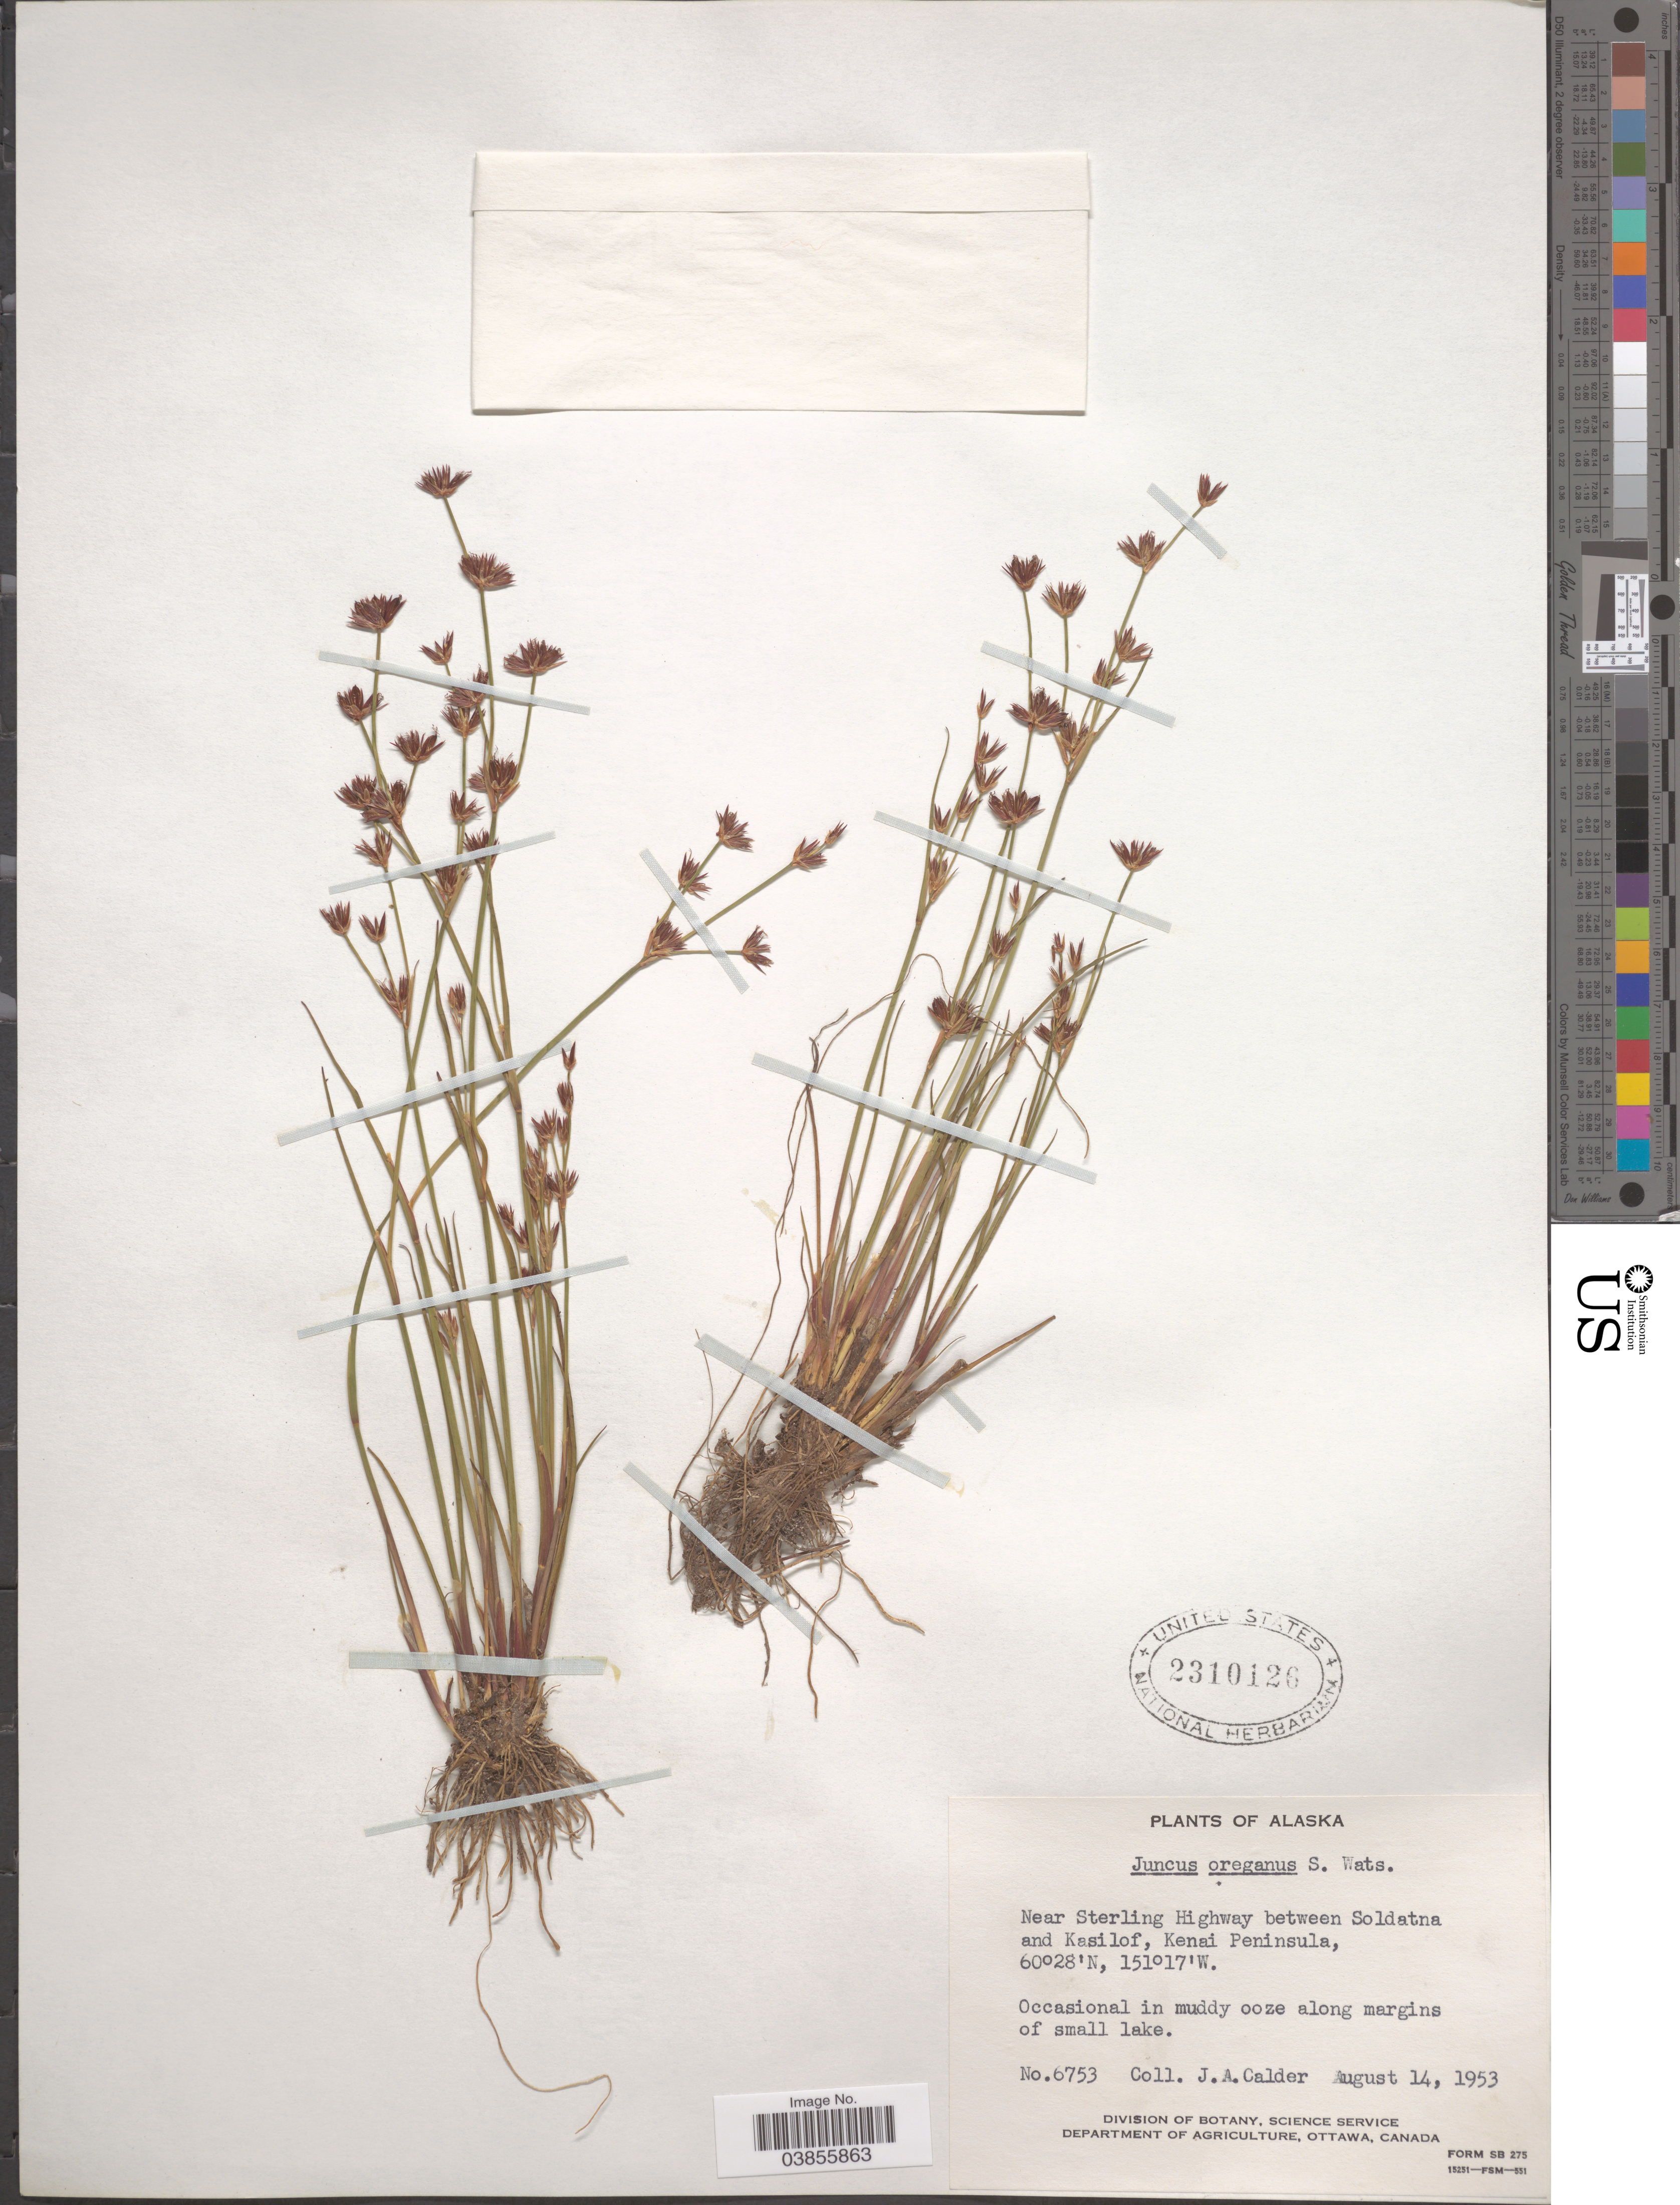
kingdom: Plantae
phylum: Tracheophyta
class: Liliopsida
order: Poales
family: Juncaceae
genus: Juncus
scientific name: Juncus oreganus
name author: S. Watson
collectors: J. A. Calder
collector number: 6753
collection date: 1953-08-14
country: United States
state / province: Alaska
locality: Near Sterling Highway between Soldatna and Kasilof, Kenai Peninsula.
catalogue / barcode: US 2310126